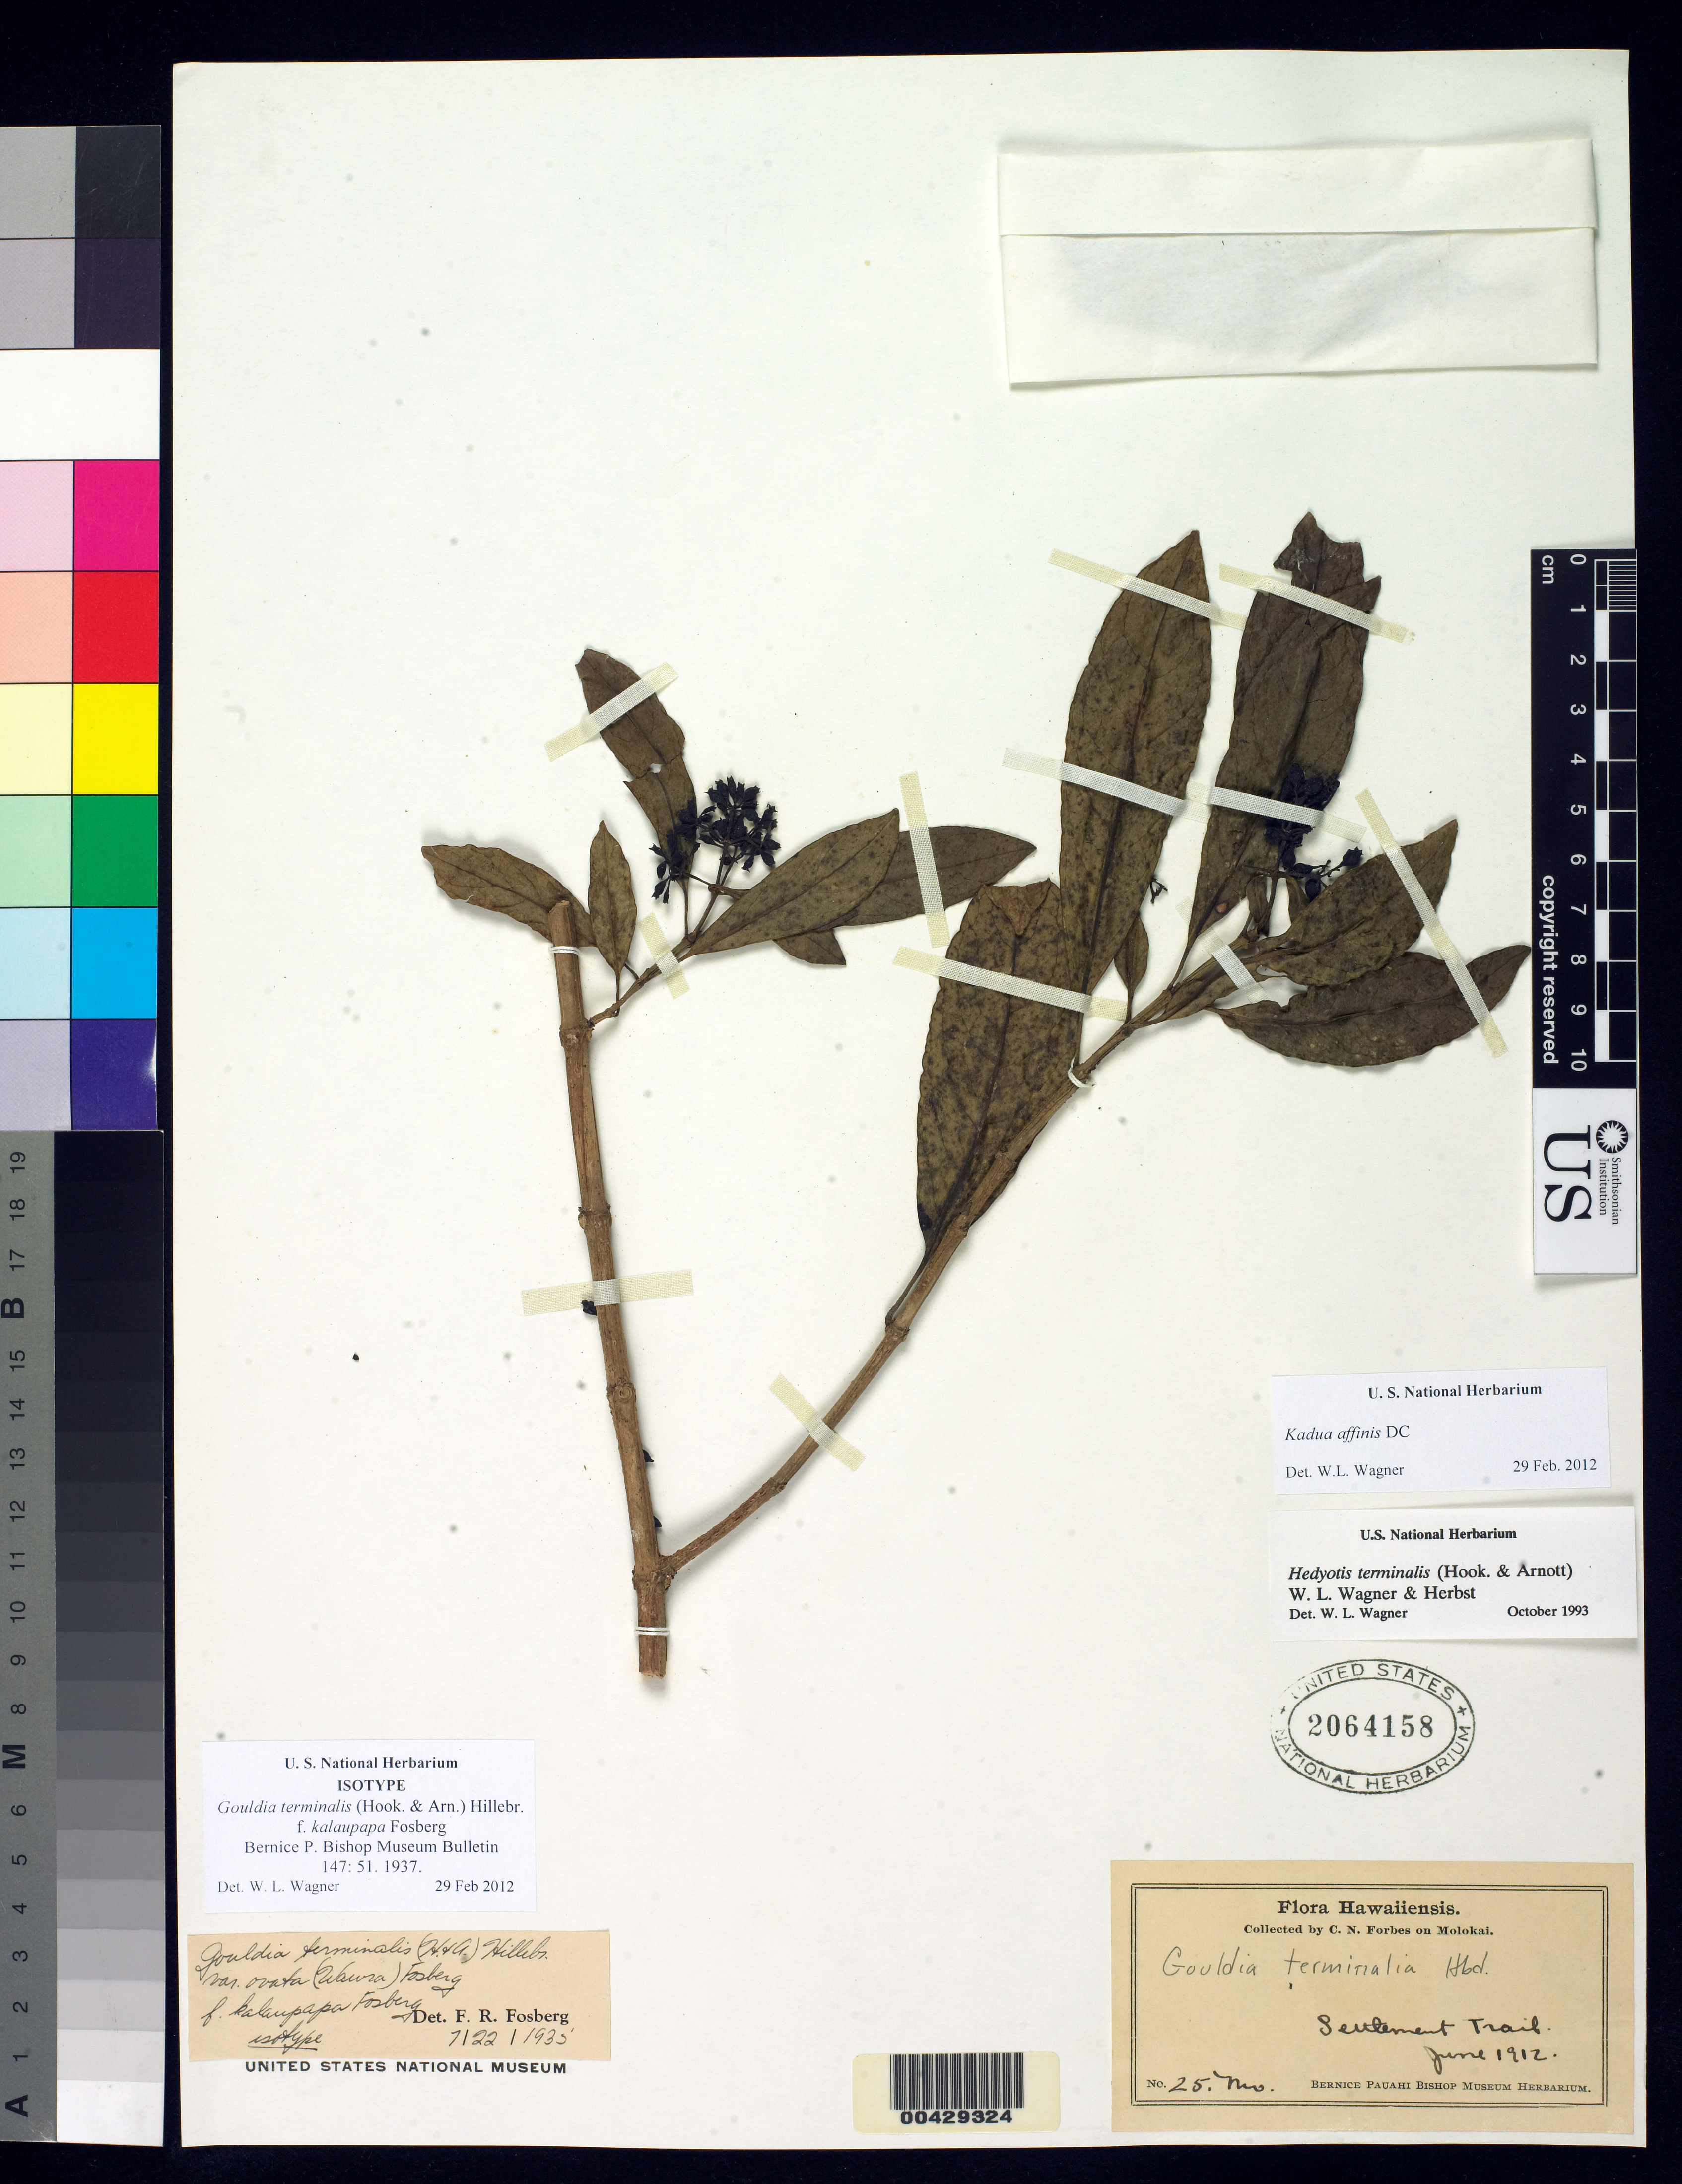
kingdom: Plantae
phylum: Tracheophyta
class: Magnoliopsida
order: Gentianales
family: Rubiaceae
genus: Gouldia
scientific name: Gouldia terminalis f. kalaupapa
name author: Fosberg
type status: Isotype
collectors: C. N. Forbes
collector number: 25.Mo.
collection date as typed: Jun 1912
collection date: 1912-06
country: United States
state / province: Hawaii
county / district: Maui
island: Moloka'i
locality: Settlement Trail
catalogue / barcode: US 2064158